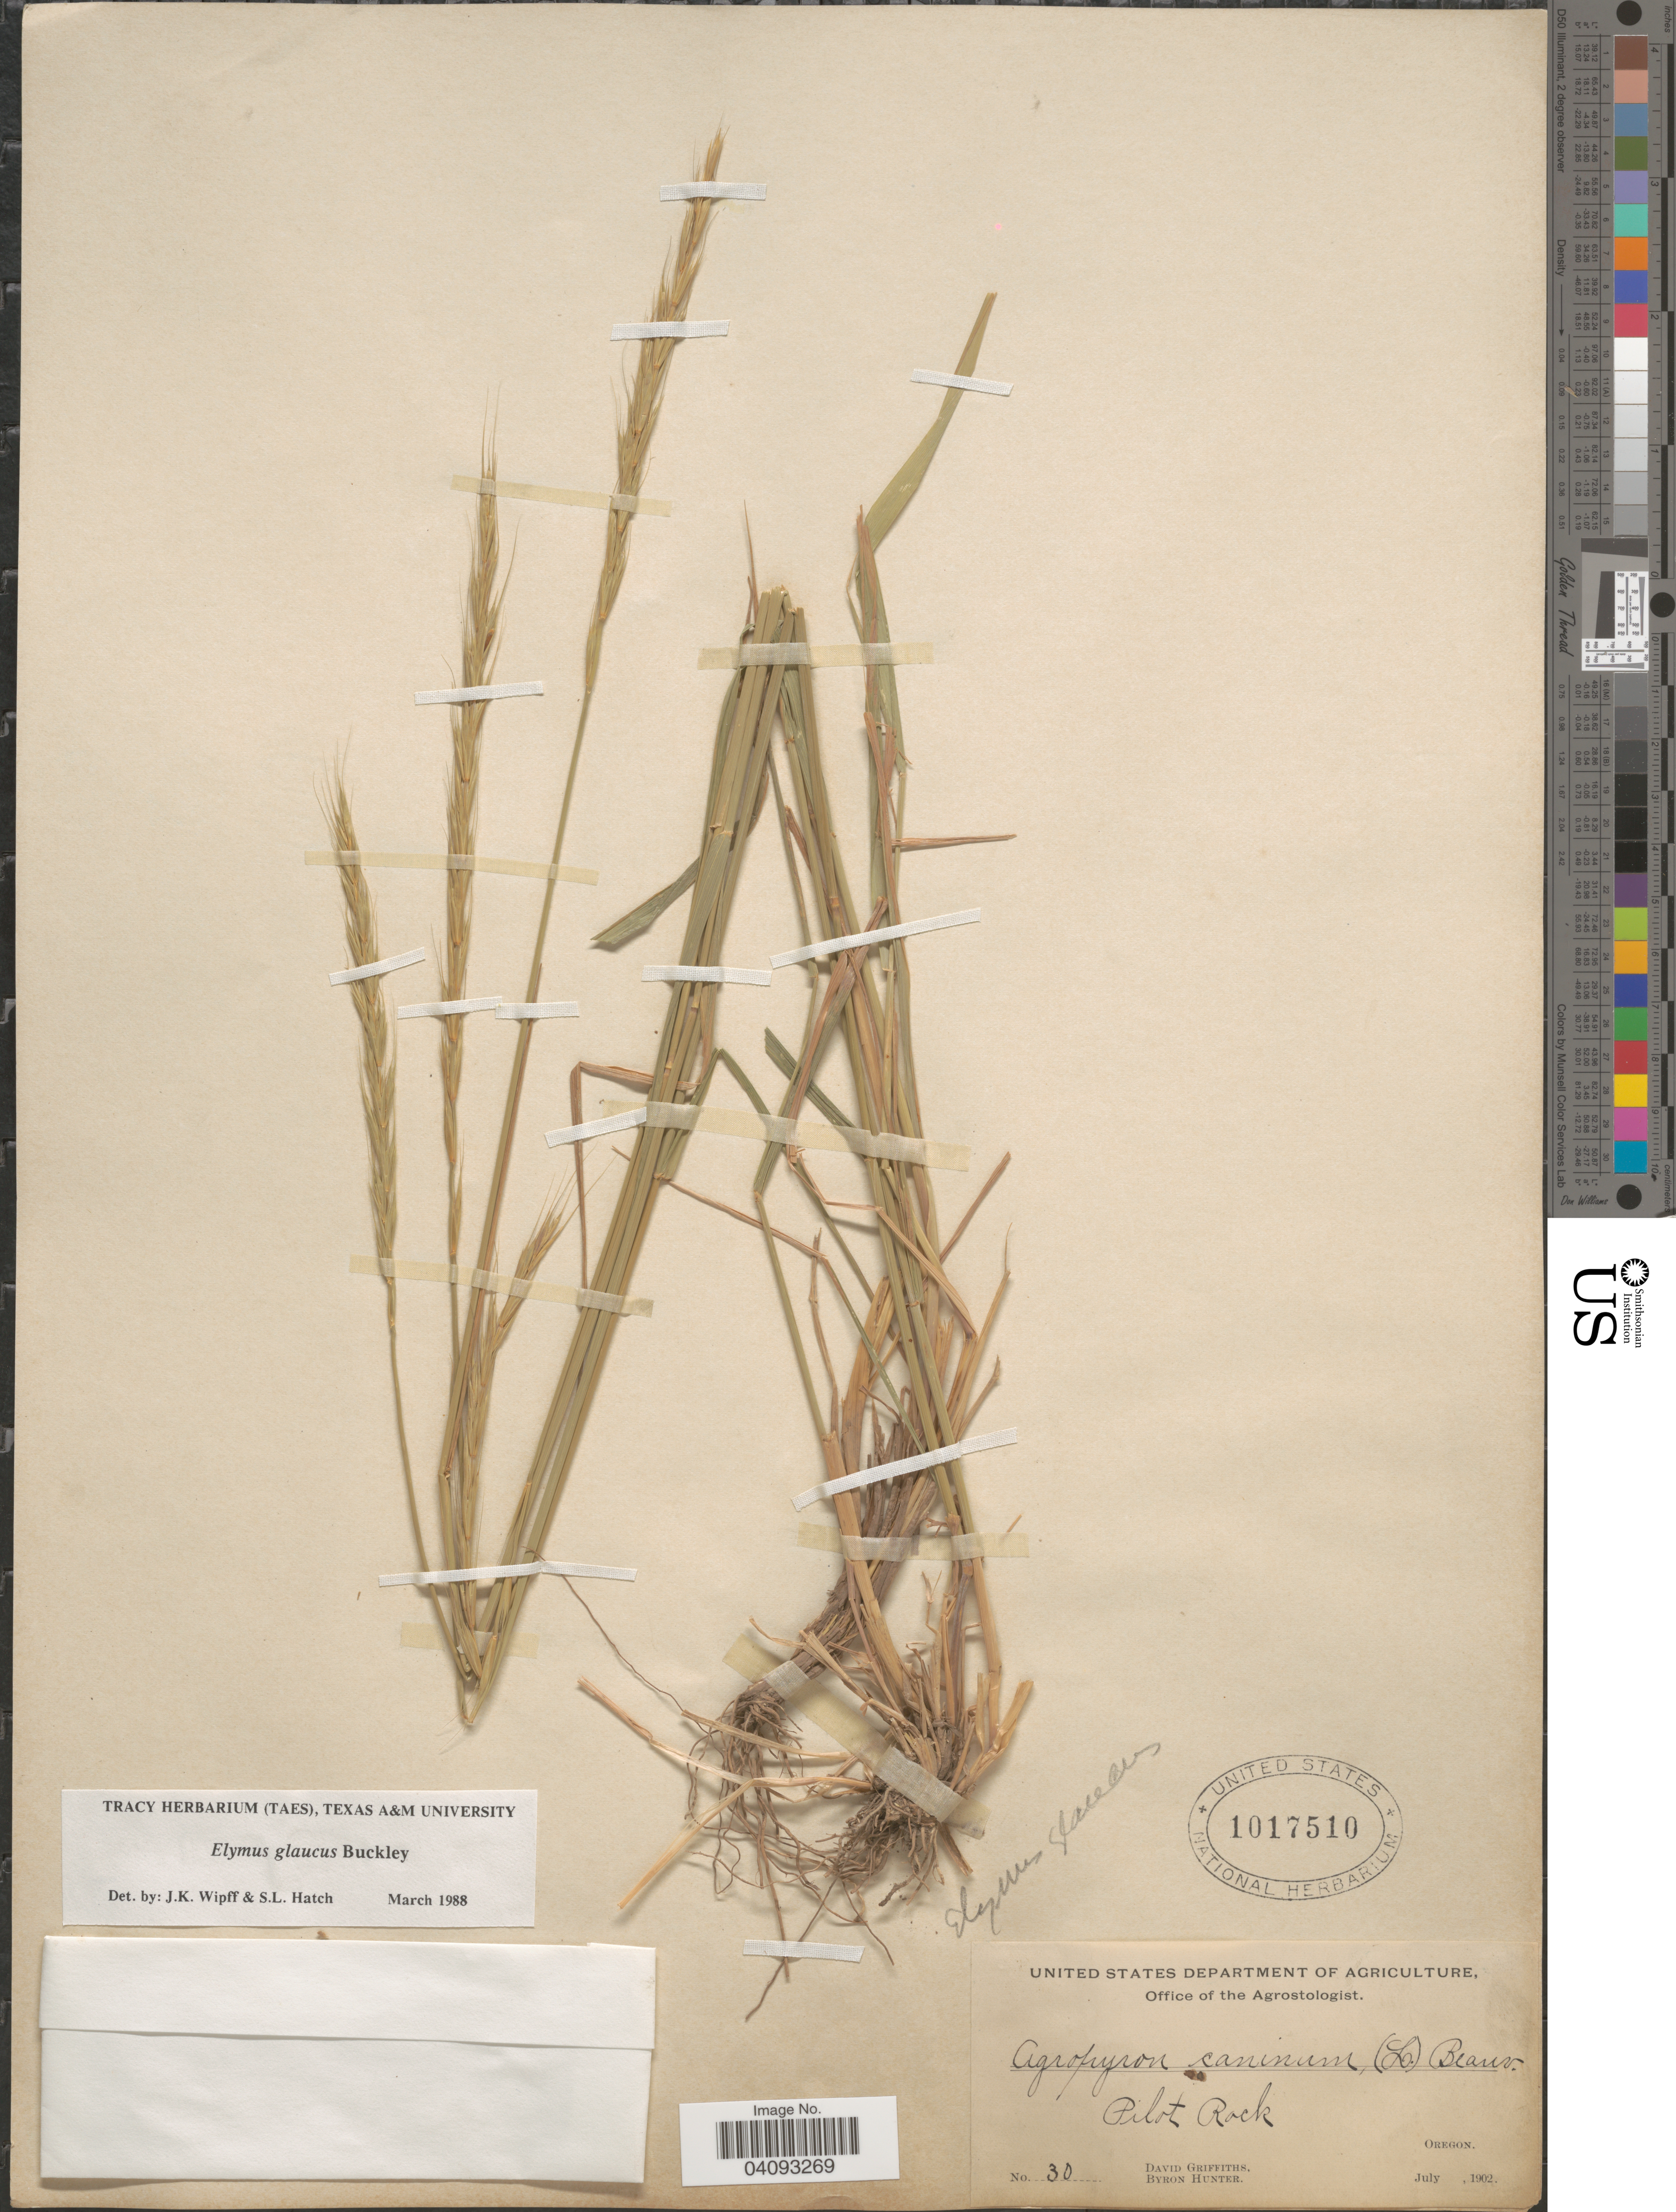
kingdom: Plantae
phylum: Tracheophyta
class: Liliopsida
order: Poales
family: Poaceae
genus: Elymus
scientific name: Elymus glaucus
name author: Buckley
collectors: D. Griffiths & B. Hunter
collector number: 30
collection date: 1902-07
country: United States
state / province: Oregon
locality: Pilot Rock.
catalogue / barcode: US 1017510